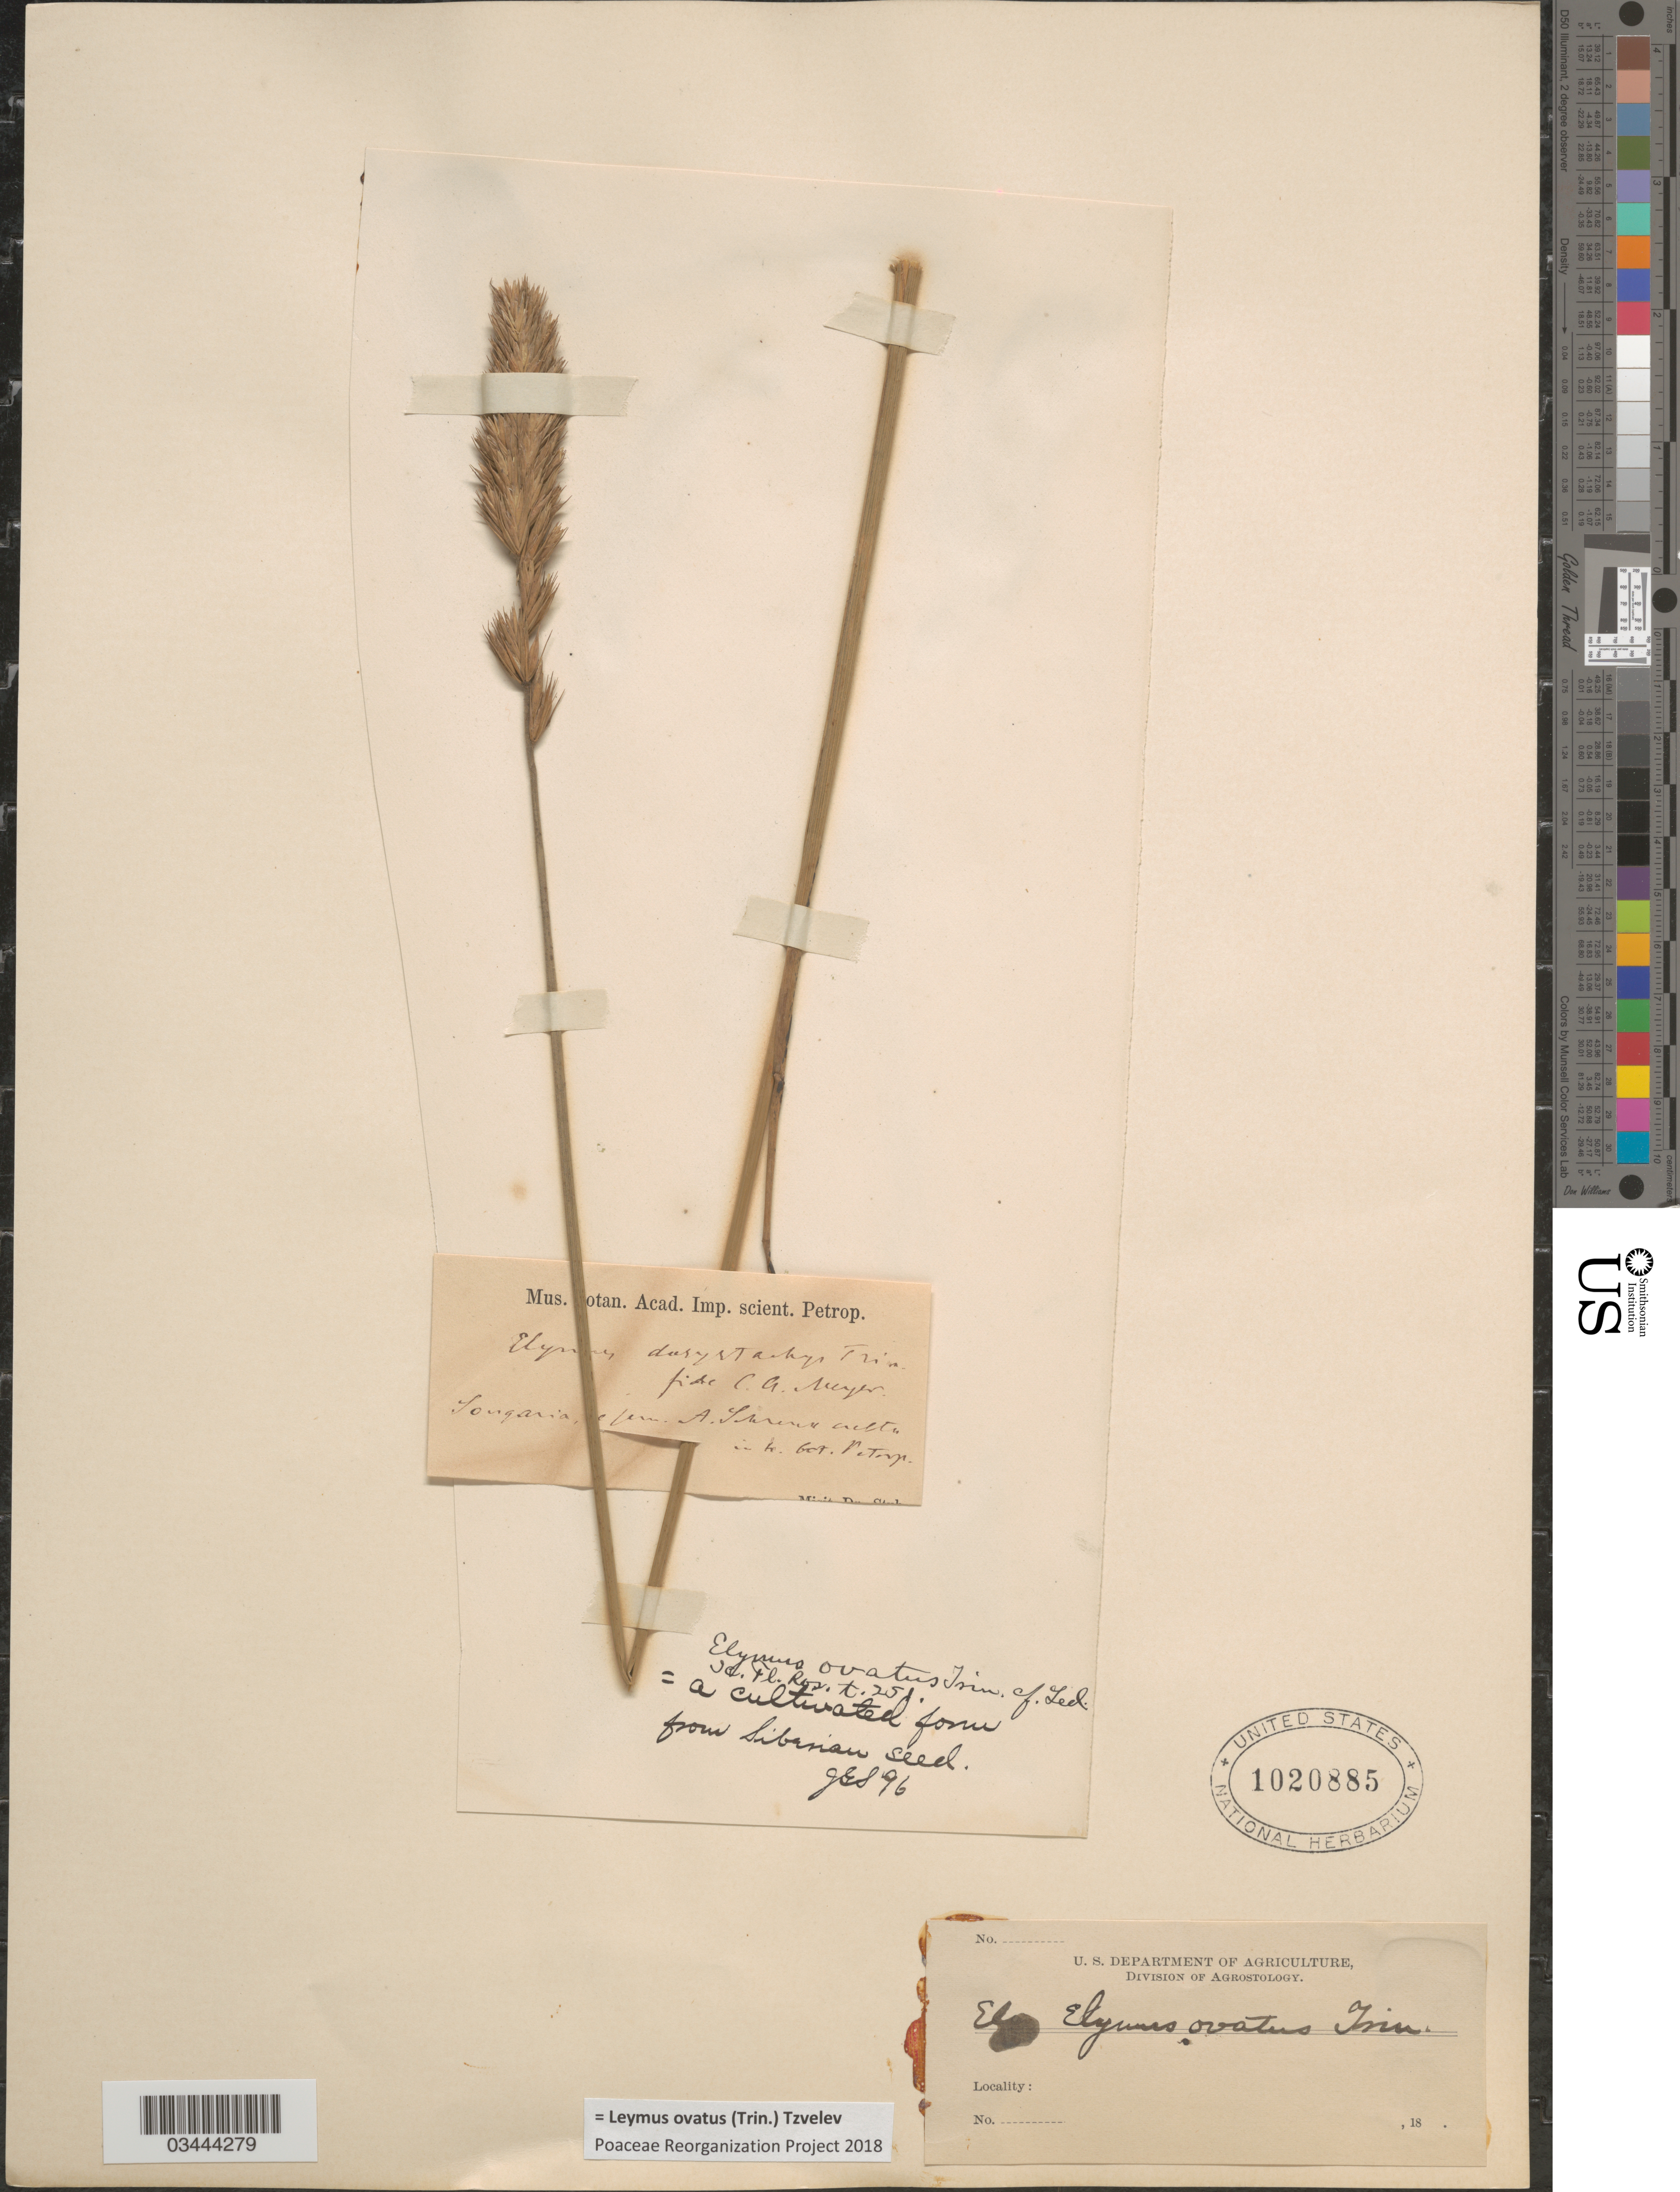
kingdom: Plantae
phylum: Tracheophyta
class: Liliopsida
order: Poales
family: Poaceae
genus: Leymus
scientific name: Leymus ovatus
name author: (Trin.) Tzvelev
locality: In A. bot. Petrop.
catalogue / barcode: US 1020885